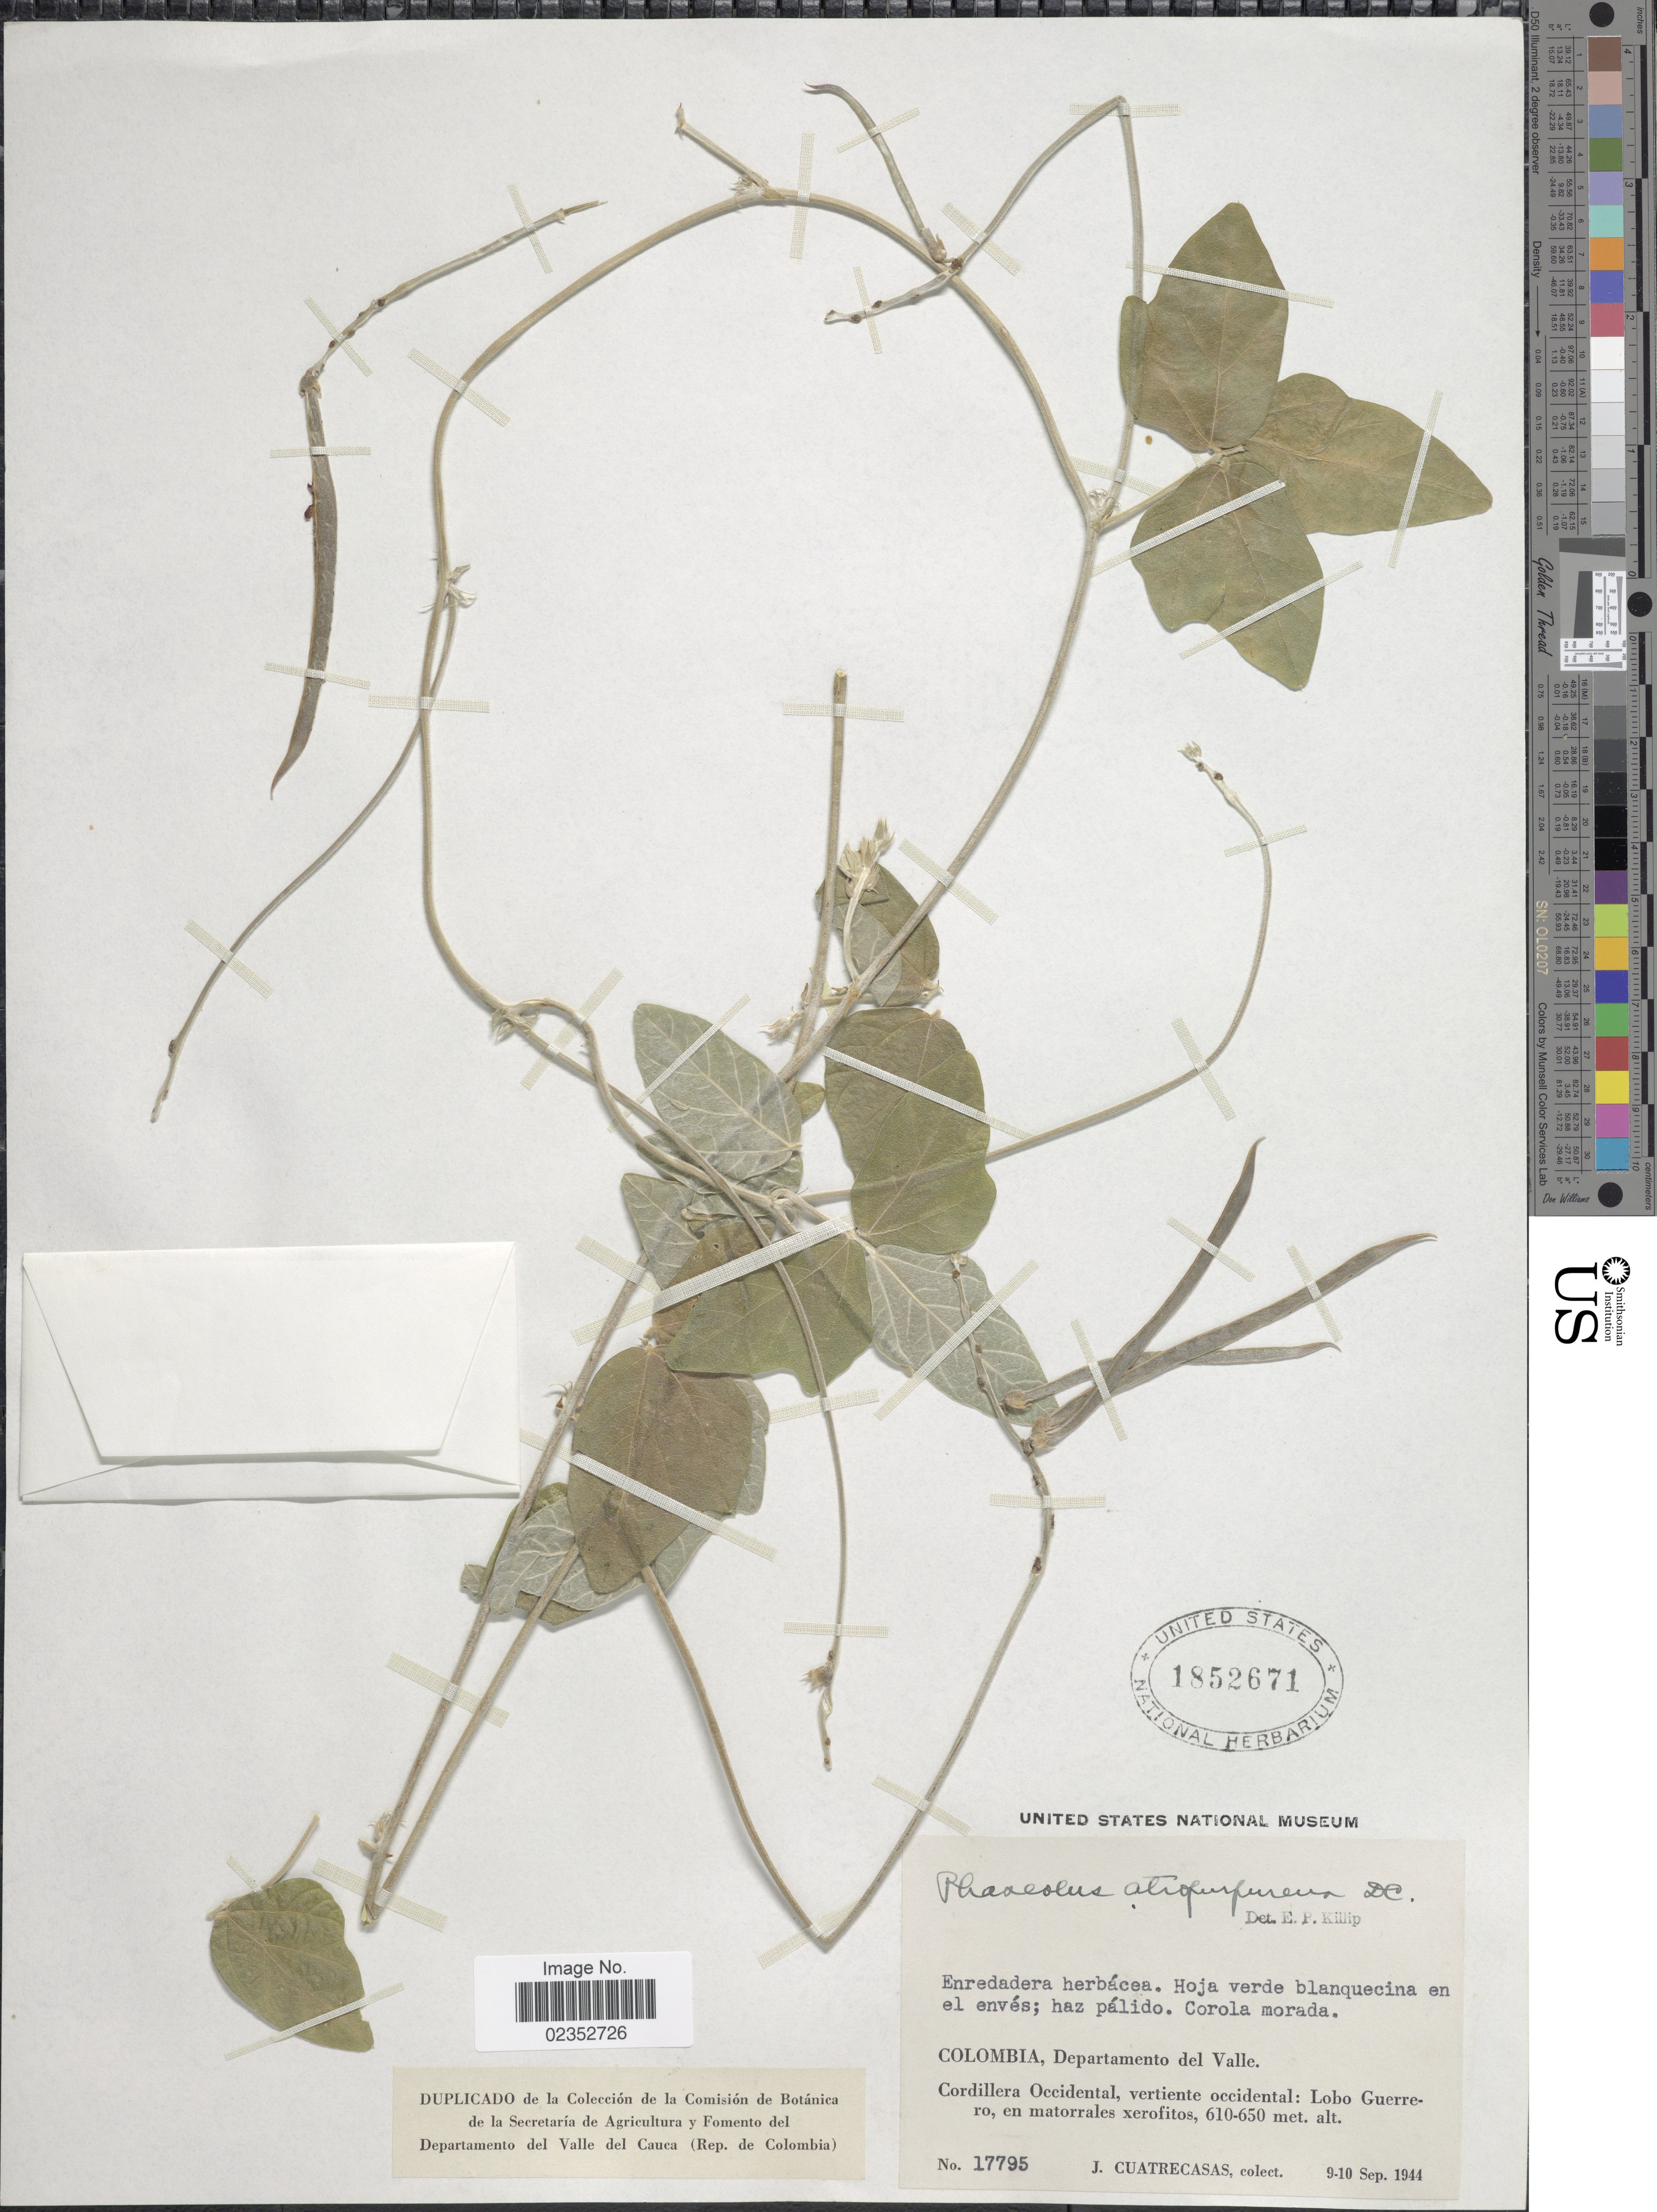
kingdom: Plantae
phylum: Tracheophyta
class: Magnoliopsida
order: Fabales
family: Fabaceae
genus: Macroptilium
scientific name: Macroptilium atropurpureum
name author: (DC.) Urb.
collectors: J. Cuatrecasas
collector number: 17795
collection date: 1944-09-09/1944-09-10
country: Colombia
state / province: Valle del Cauca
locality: Departamento del Valle, Cordillera Occidental, vertiente occidental: Lobo Guerrero, en matorrales xerofitos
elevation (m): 610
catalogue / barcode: US 1852671